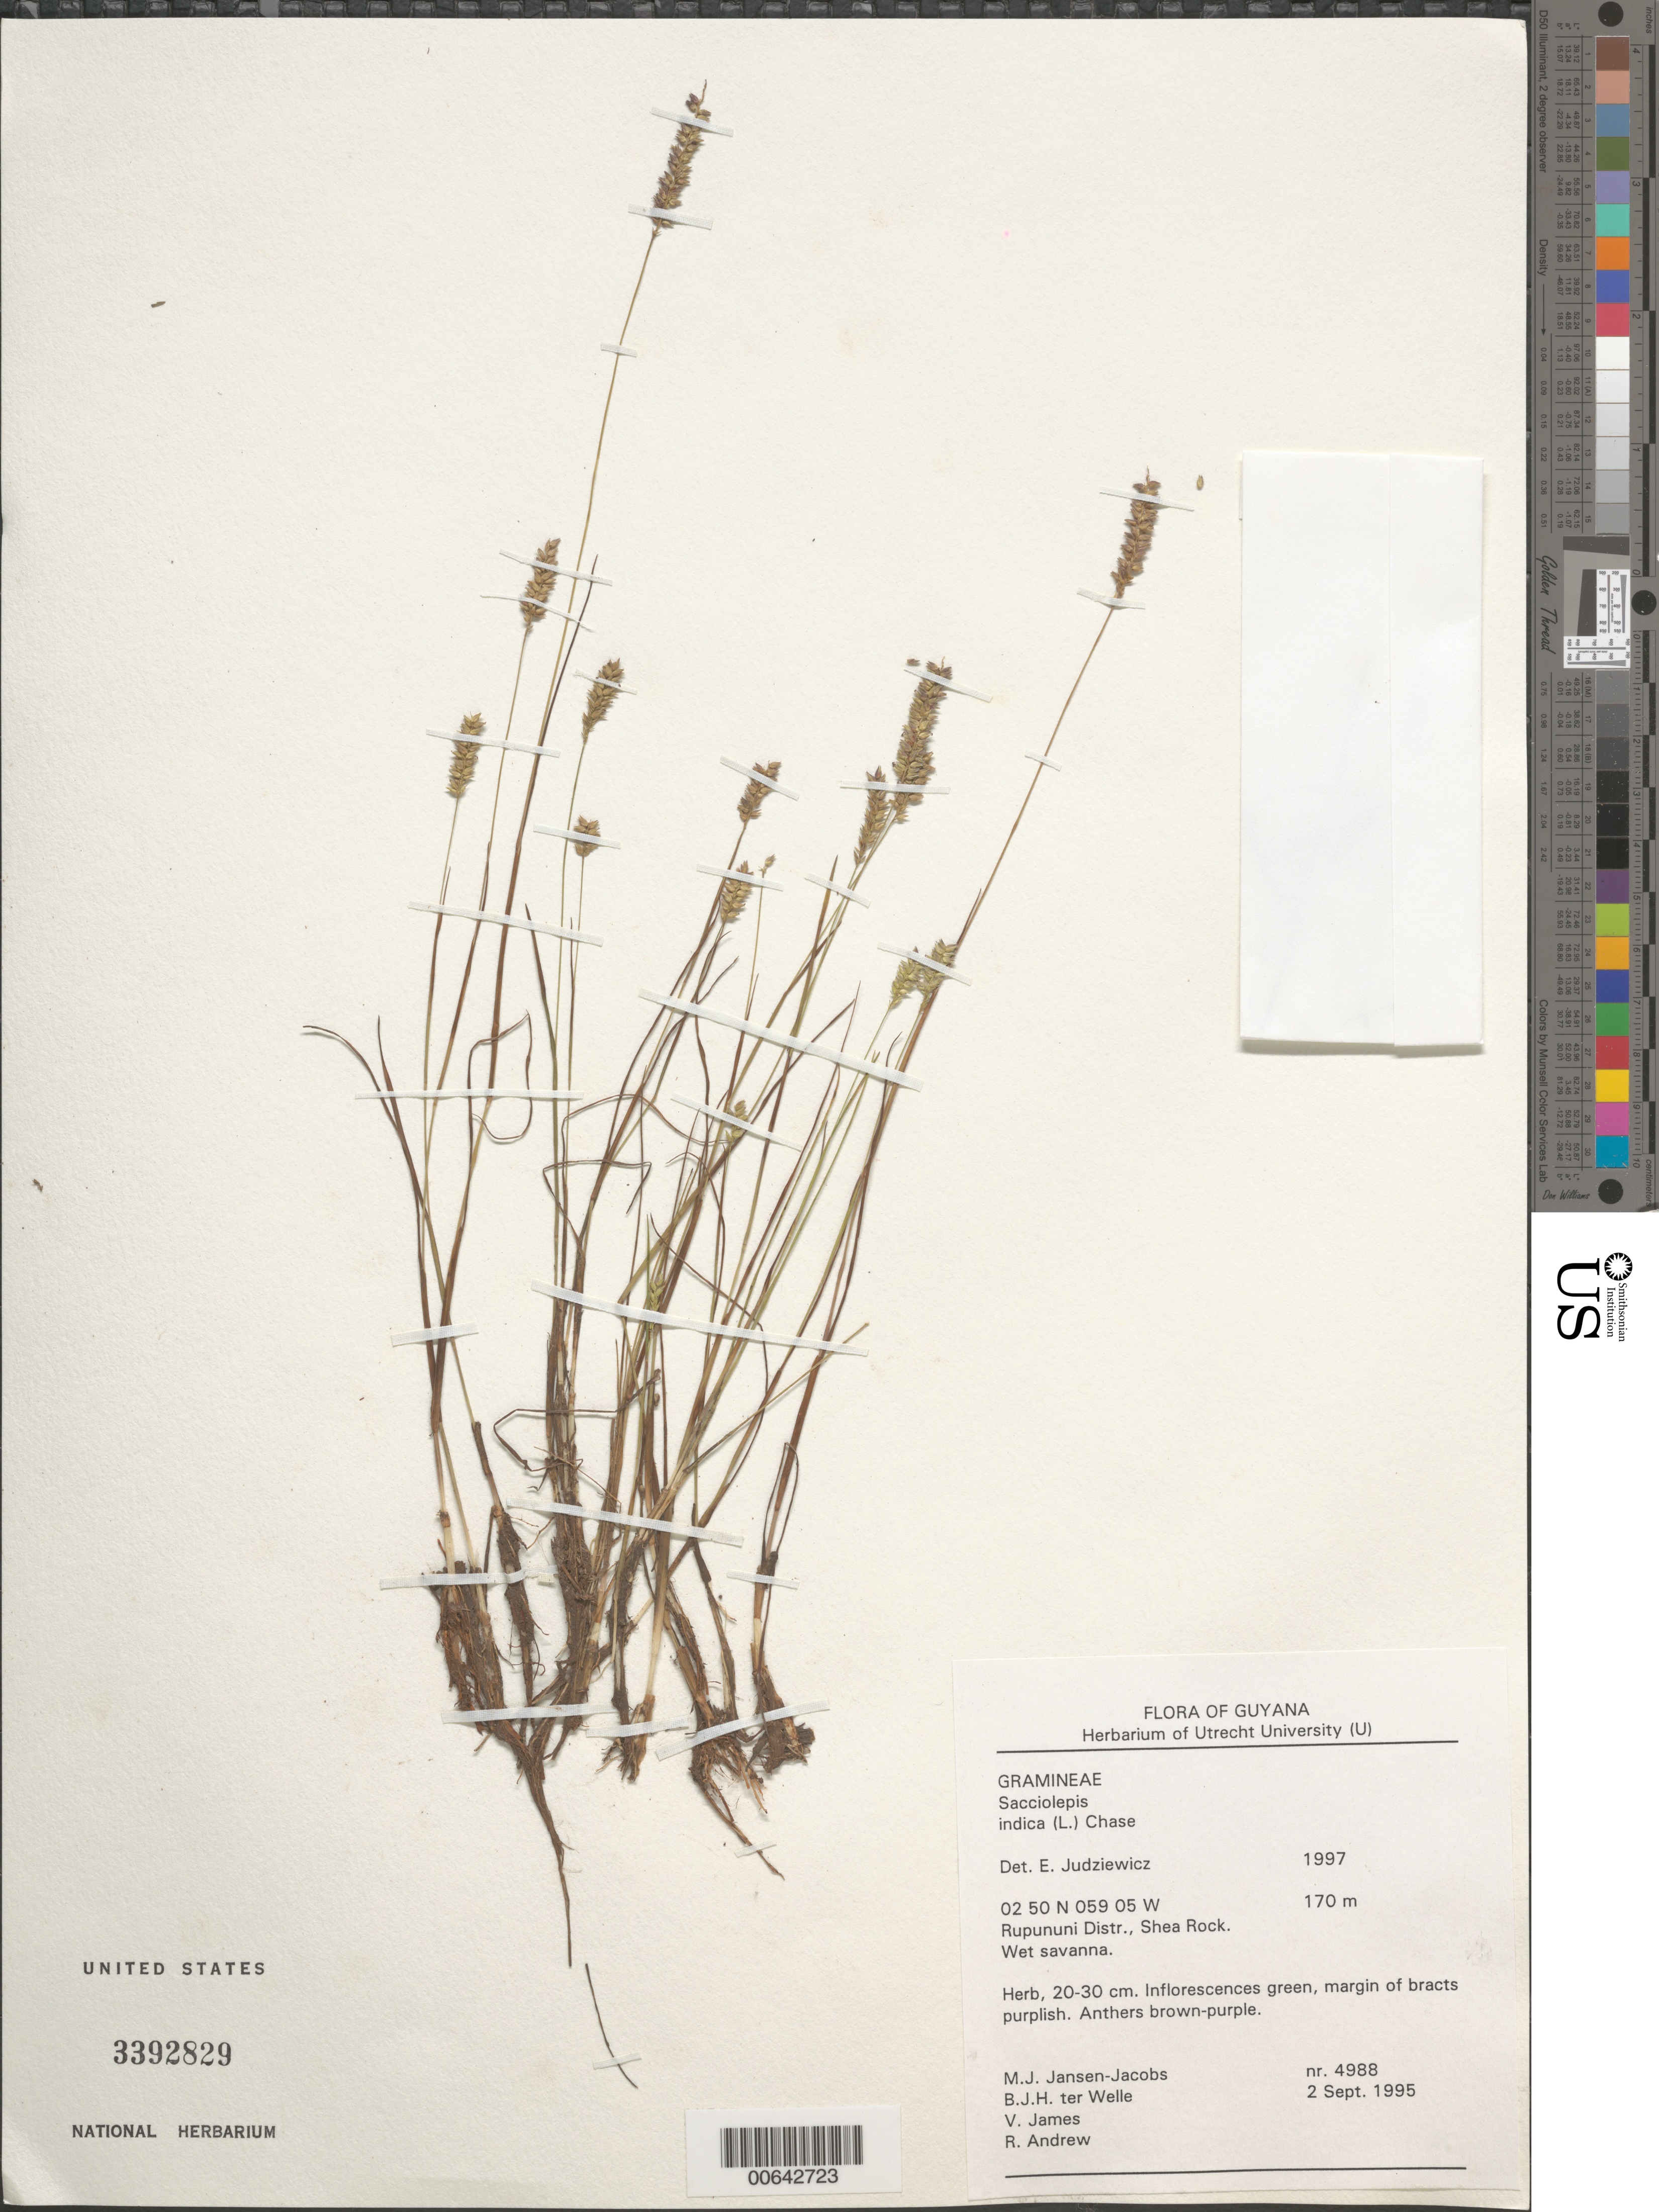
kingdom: Plantae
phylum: Tracheophyta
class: Liliopsida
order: Poales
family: Poaceae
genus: Sacciolepis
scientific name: Sacciolepis indica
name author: (L.) Chase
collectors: M. J. Jansen-Jacobs, B. Welle, V. James & R. Andrew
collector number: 4988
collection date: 1995-09-02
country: Guyana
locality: Rupununi Distr., Shea Rock.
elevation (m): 170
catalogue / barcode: US 3392829